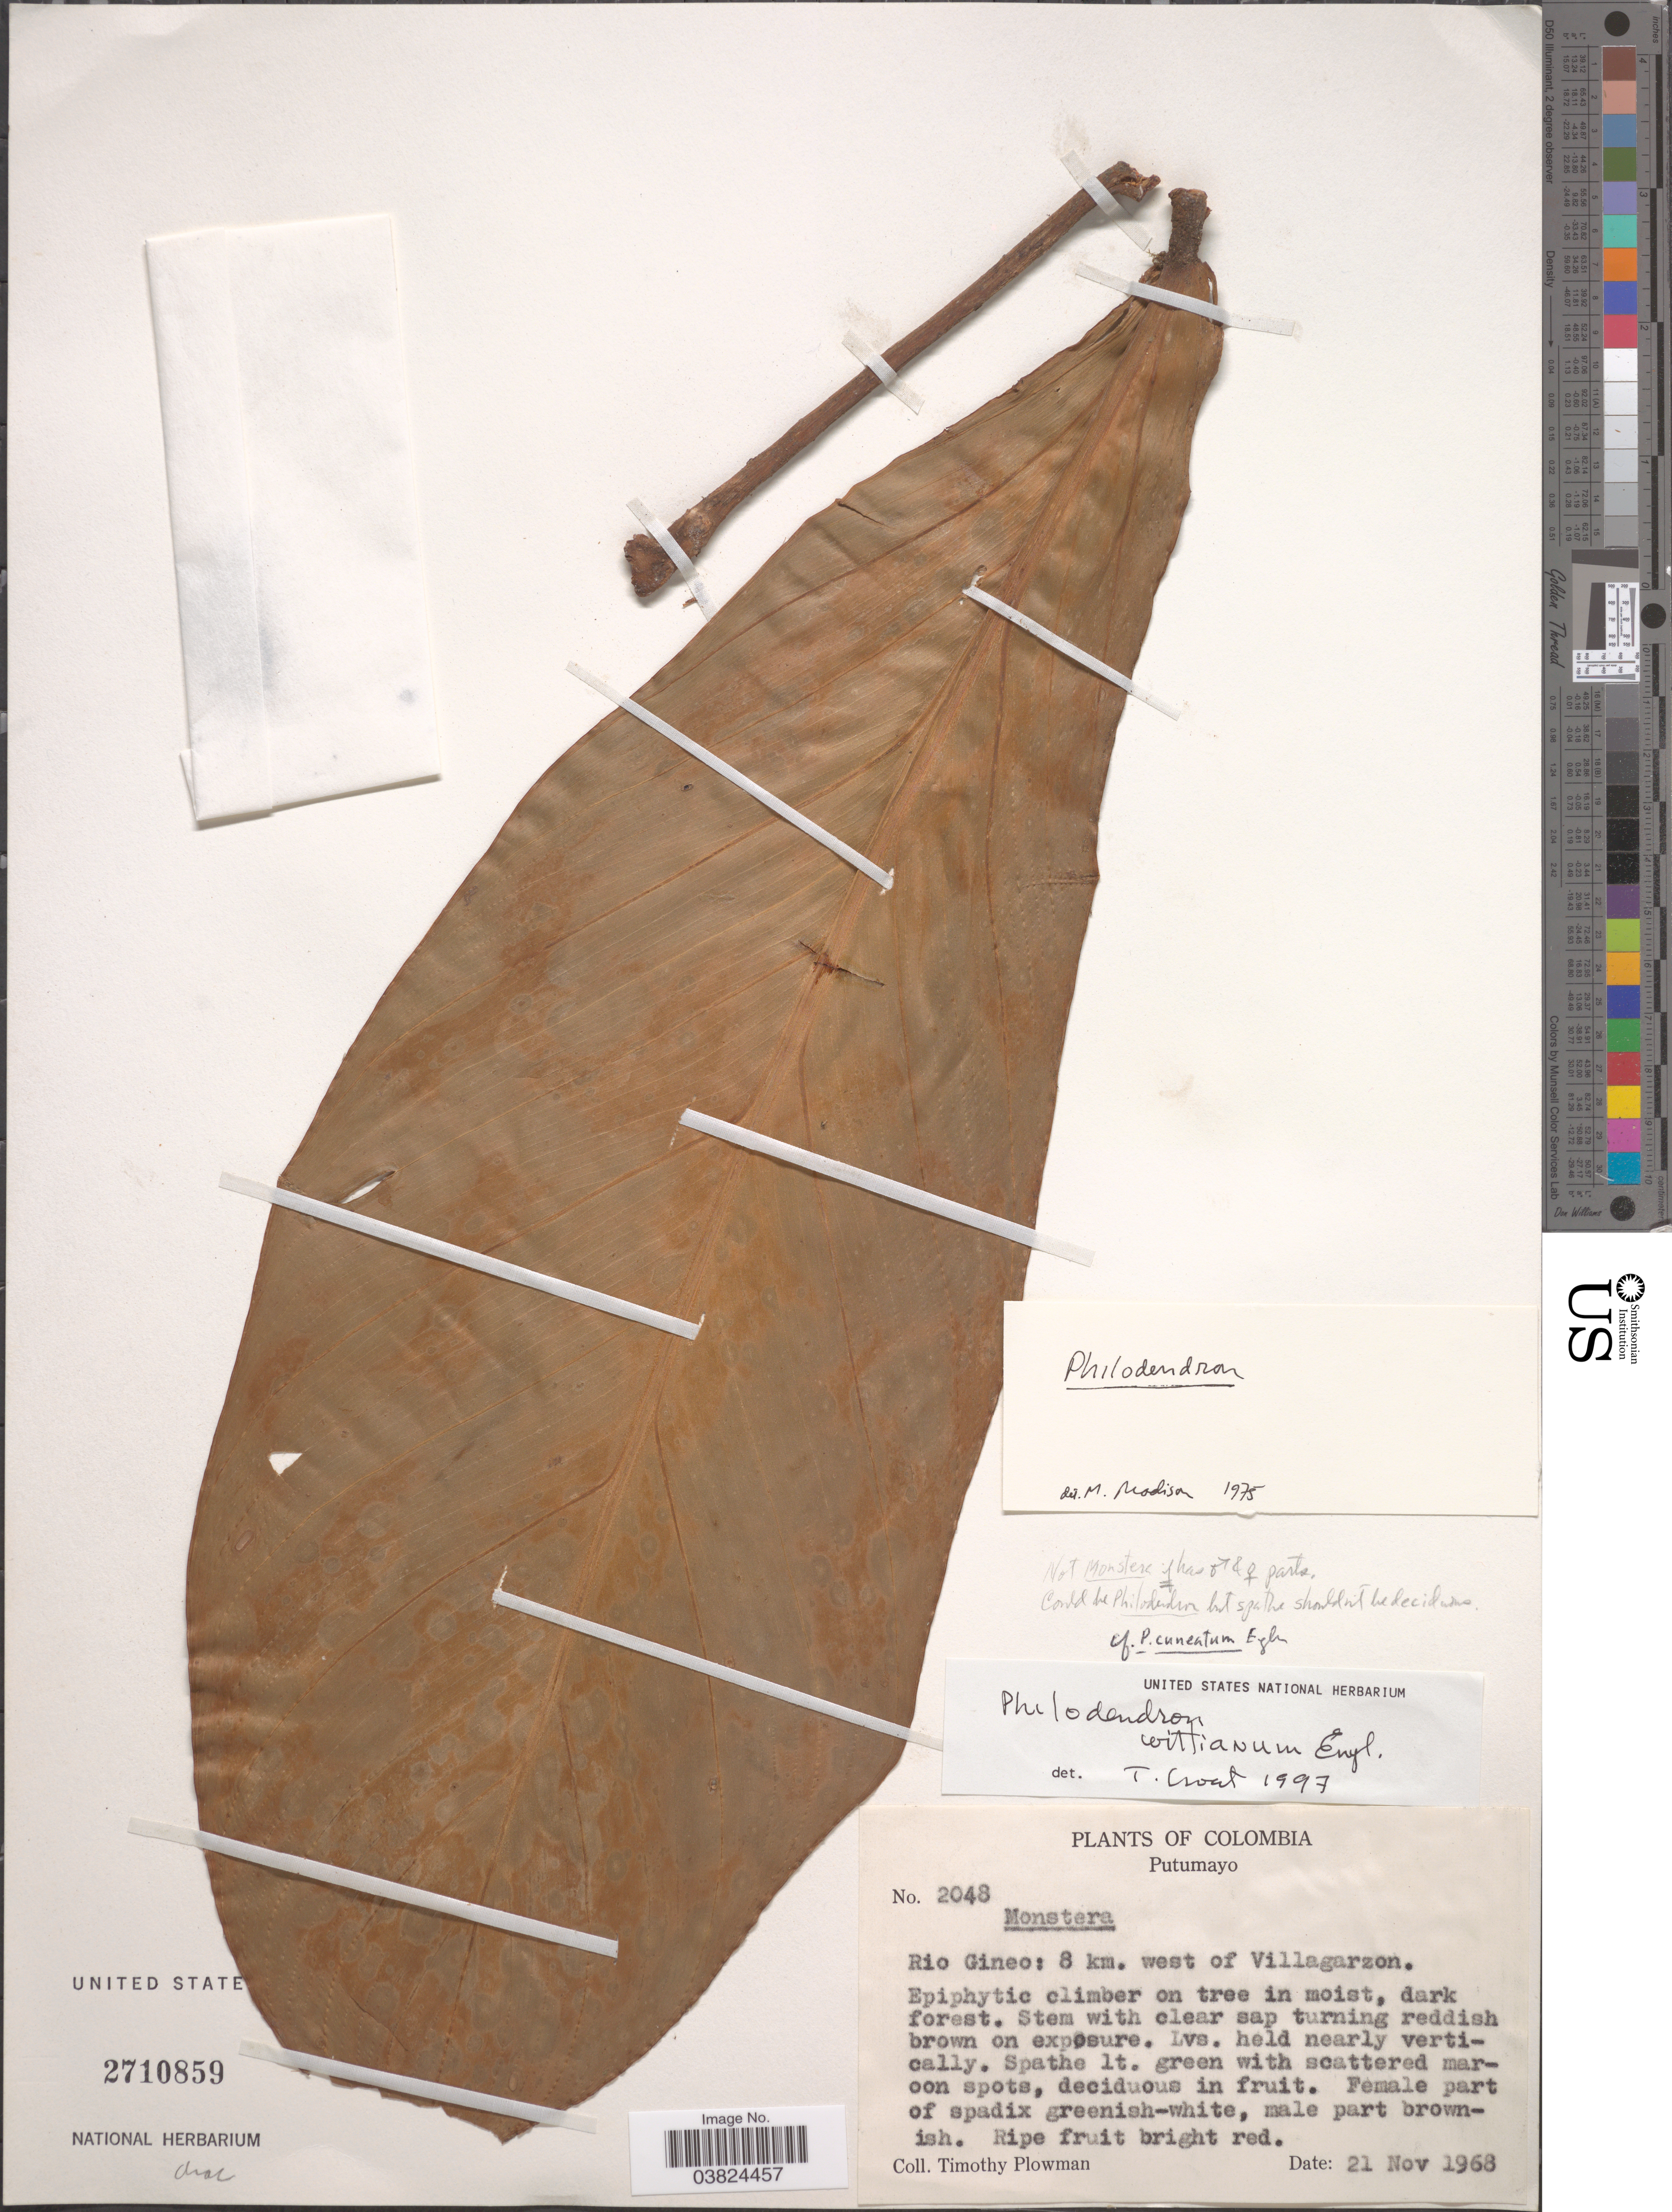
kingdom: Plantae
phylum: Tracheophyta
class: Liliopsida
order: Alismatales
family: Araceae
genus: Philodendron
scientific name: Philodendron wittianum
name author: Engl.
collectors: T. Plowman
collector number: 2048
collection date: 1968-11-21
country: Colombia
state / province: Putumayo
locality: Rio Gineo: 8 km. west of Villagarzon.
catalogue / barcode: US 2710859